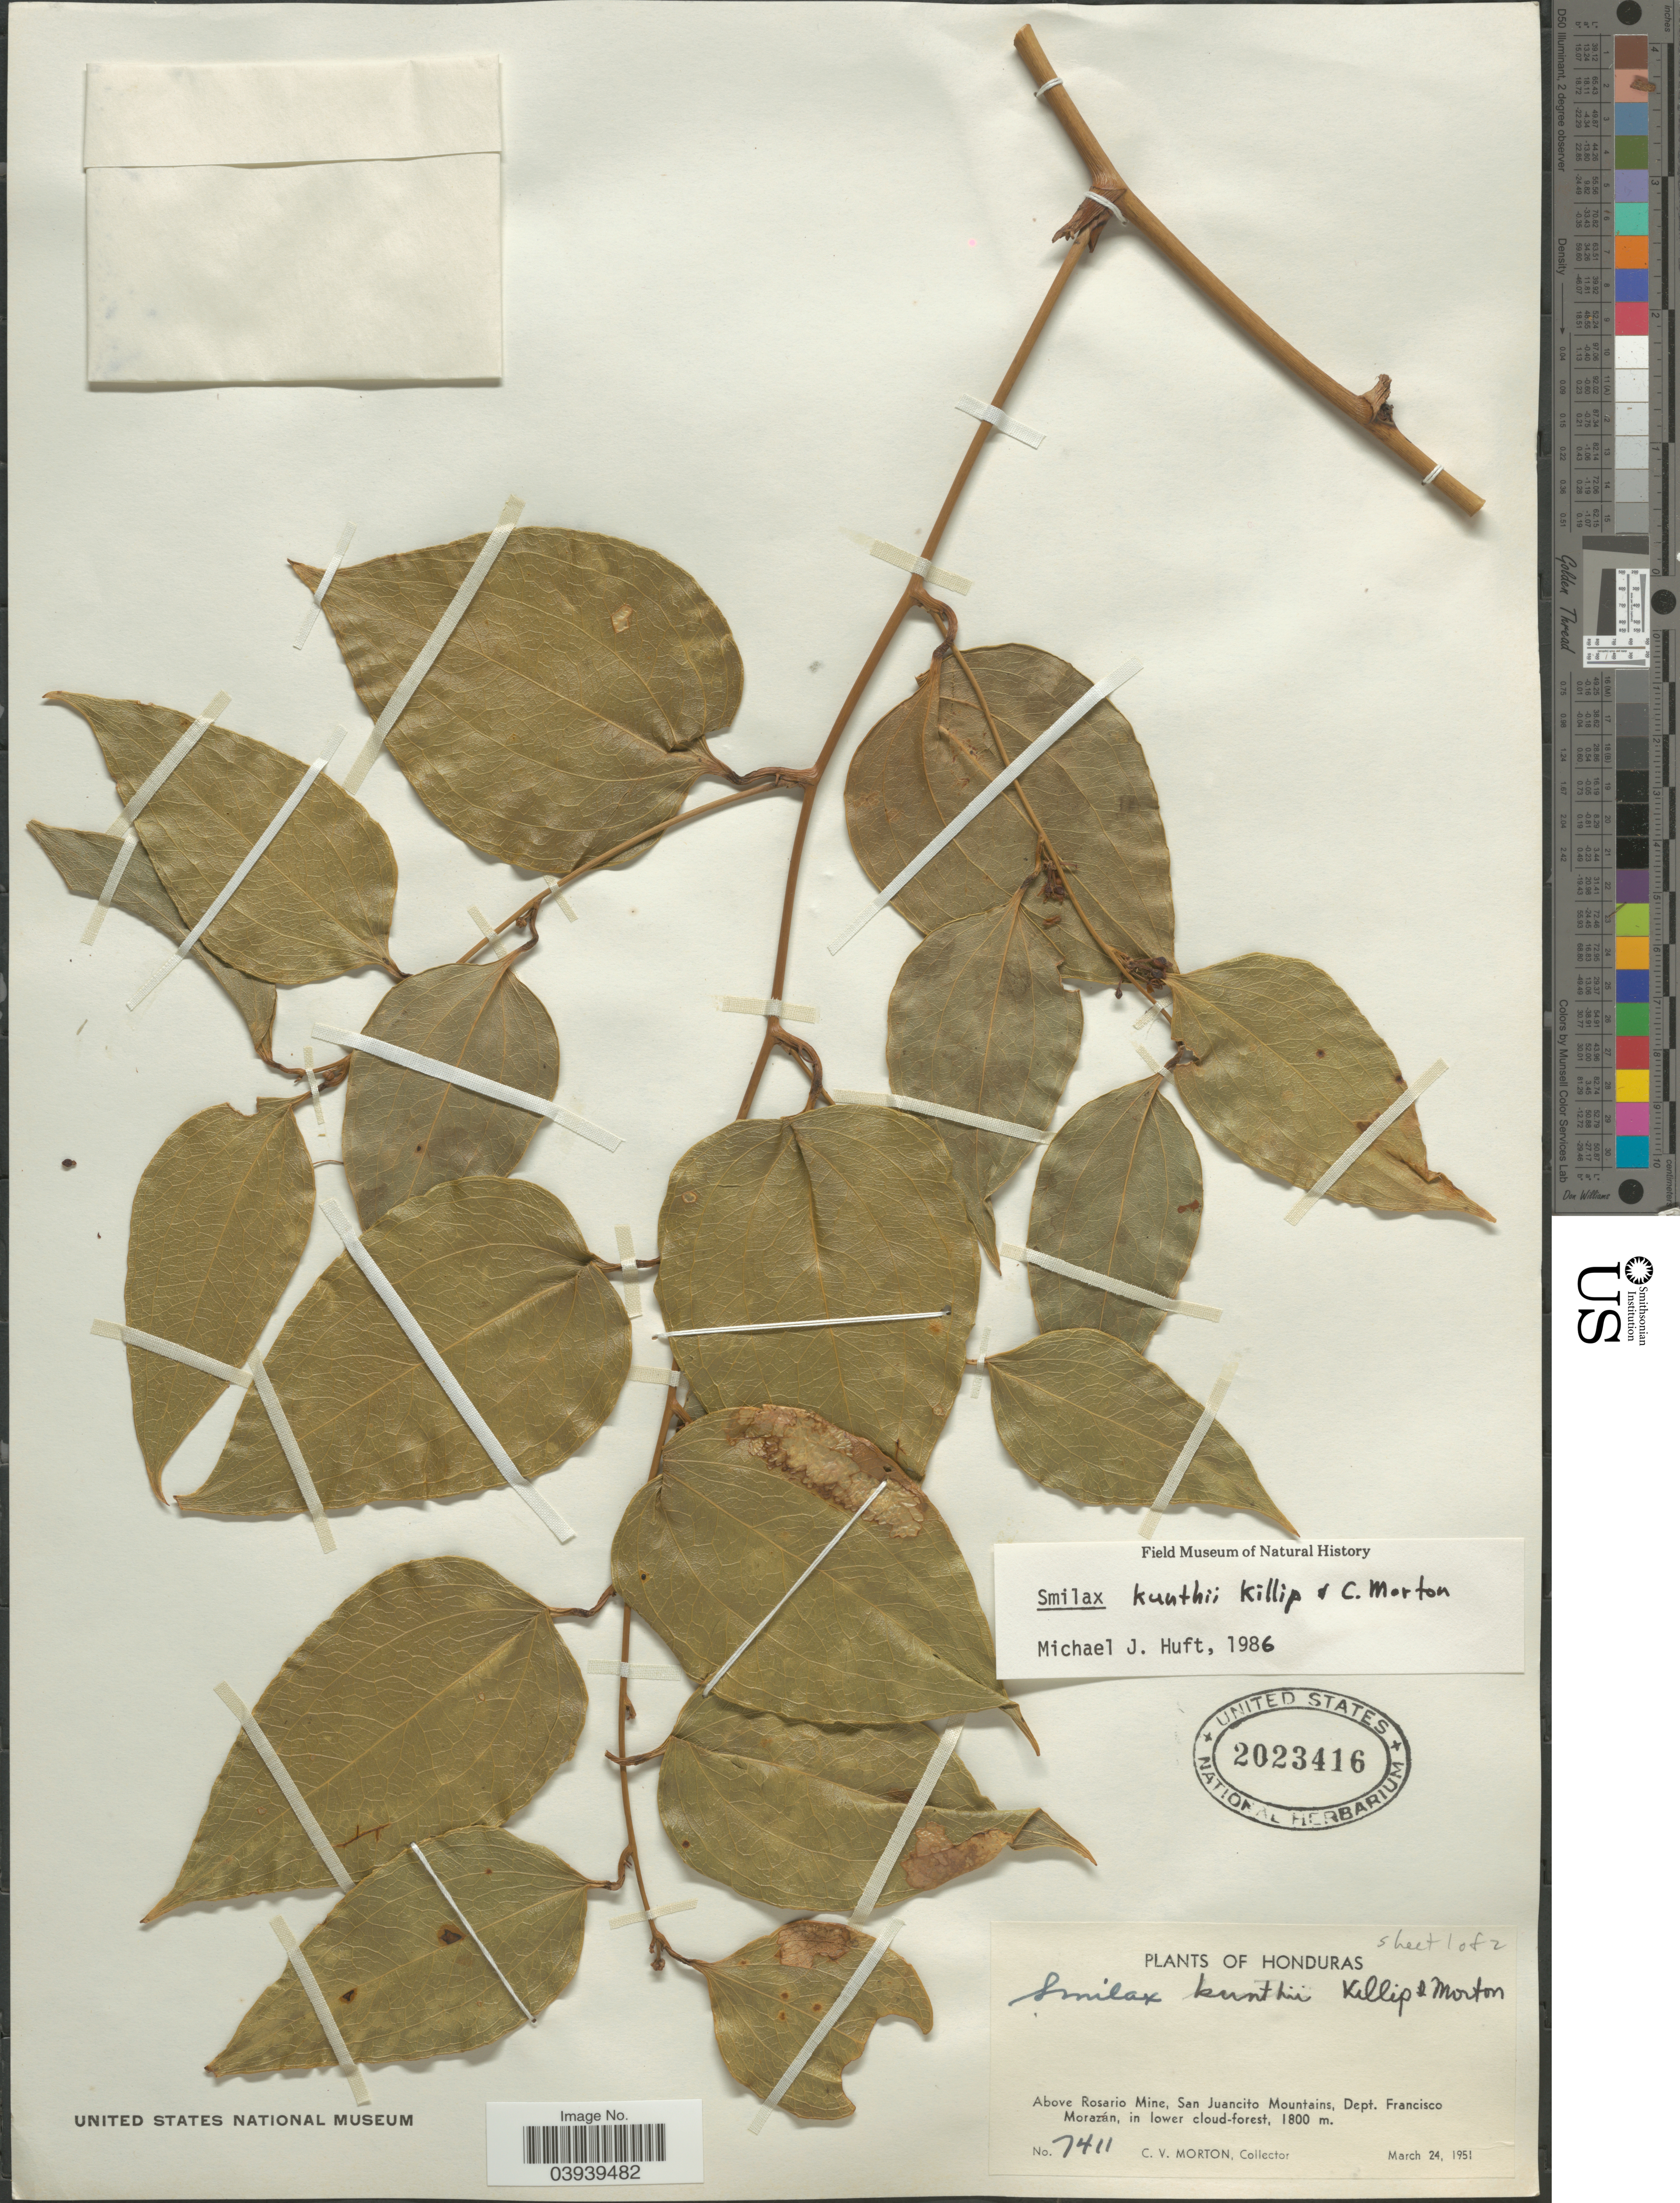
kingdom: Plantae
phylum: Tracheophyta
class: Liliopsida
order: Liliales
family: Smilacaceae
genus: Smilax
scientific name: Smilax kunthii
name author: Killip & C.V. Morton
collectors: C. V. Morton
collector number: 7411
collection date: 1951-03-24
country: Honduras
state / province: Fco. Morazán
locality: Above Rosario Mine, San Juancito Mountains, Dept. Francisco Morazán.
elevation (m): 1800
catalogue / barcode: US 2023416